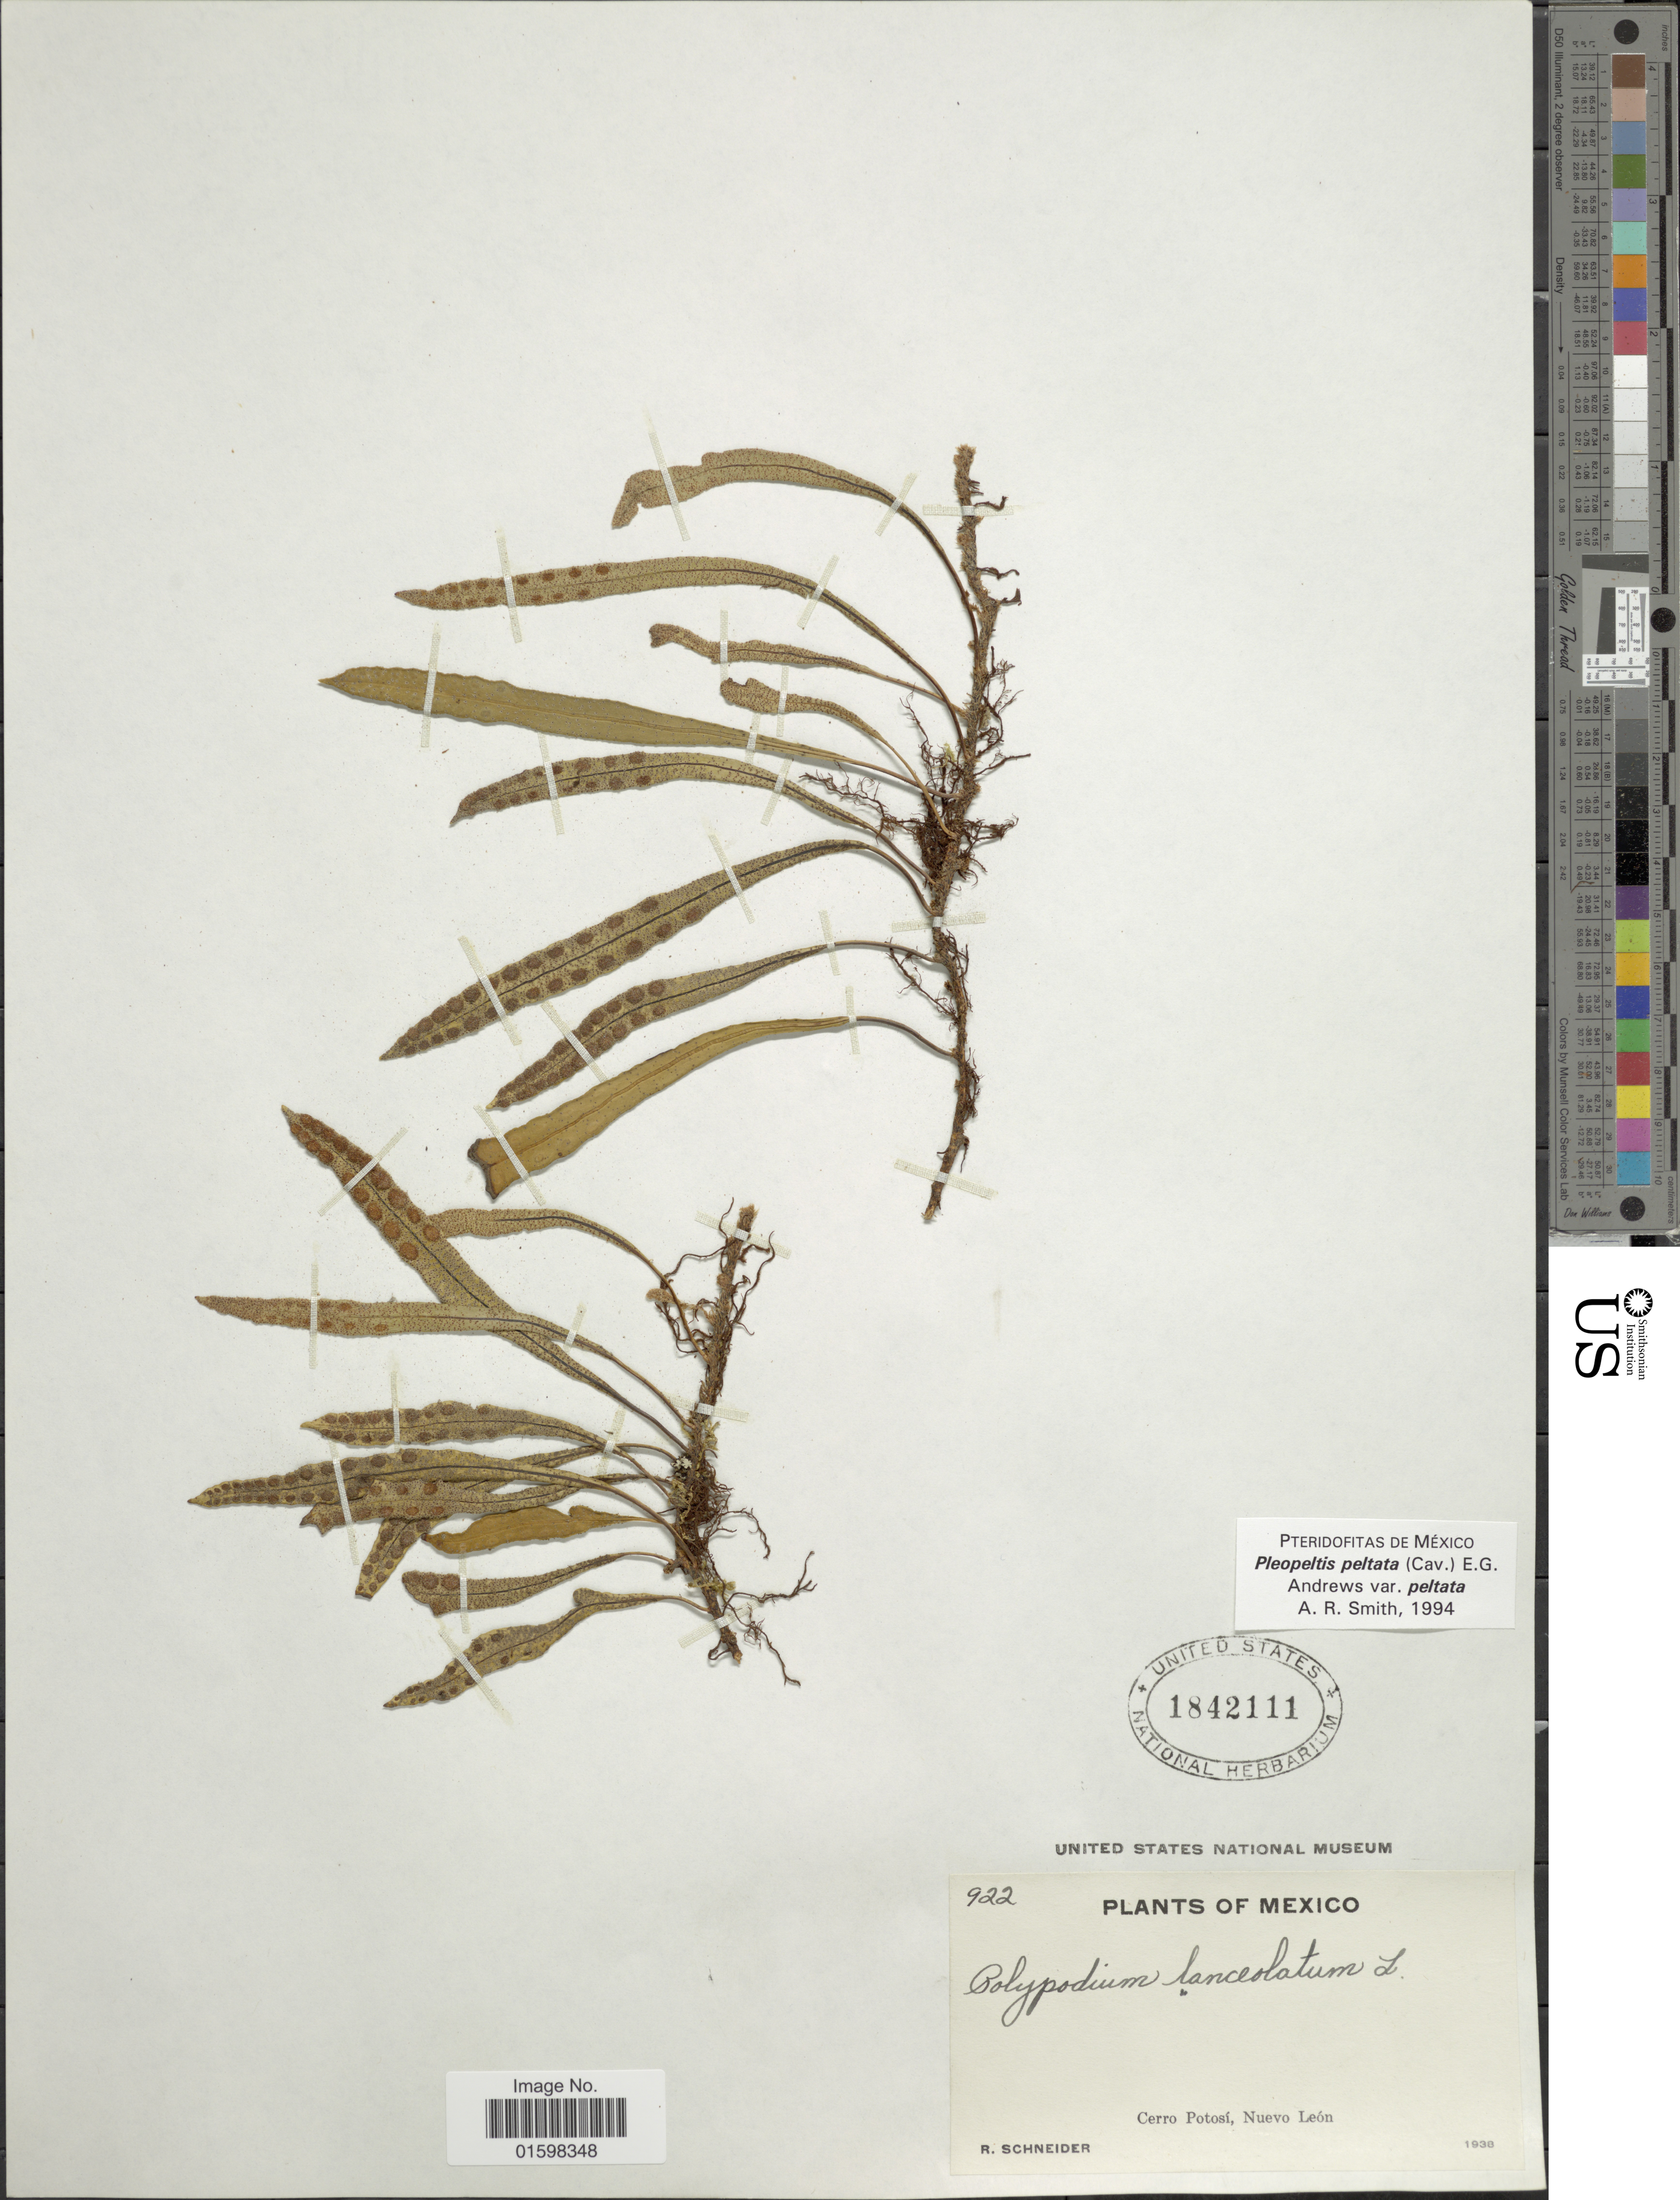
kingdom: Plantae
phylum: Tracheophyta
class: Polypodiopsida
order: Polypodiales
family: Polypodiaceae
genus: Pleopeltis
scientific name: Pleopeltis polylepis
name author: (Roem. ex Kunze) T. Moore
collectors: R. Schneider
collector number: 922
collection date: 1938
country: Mexico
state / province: Nuevo León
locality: Cerro Potosi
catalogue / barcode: US 1842111